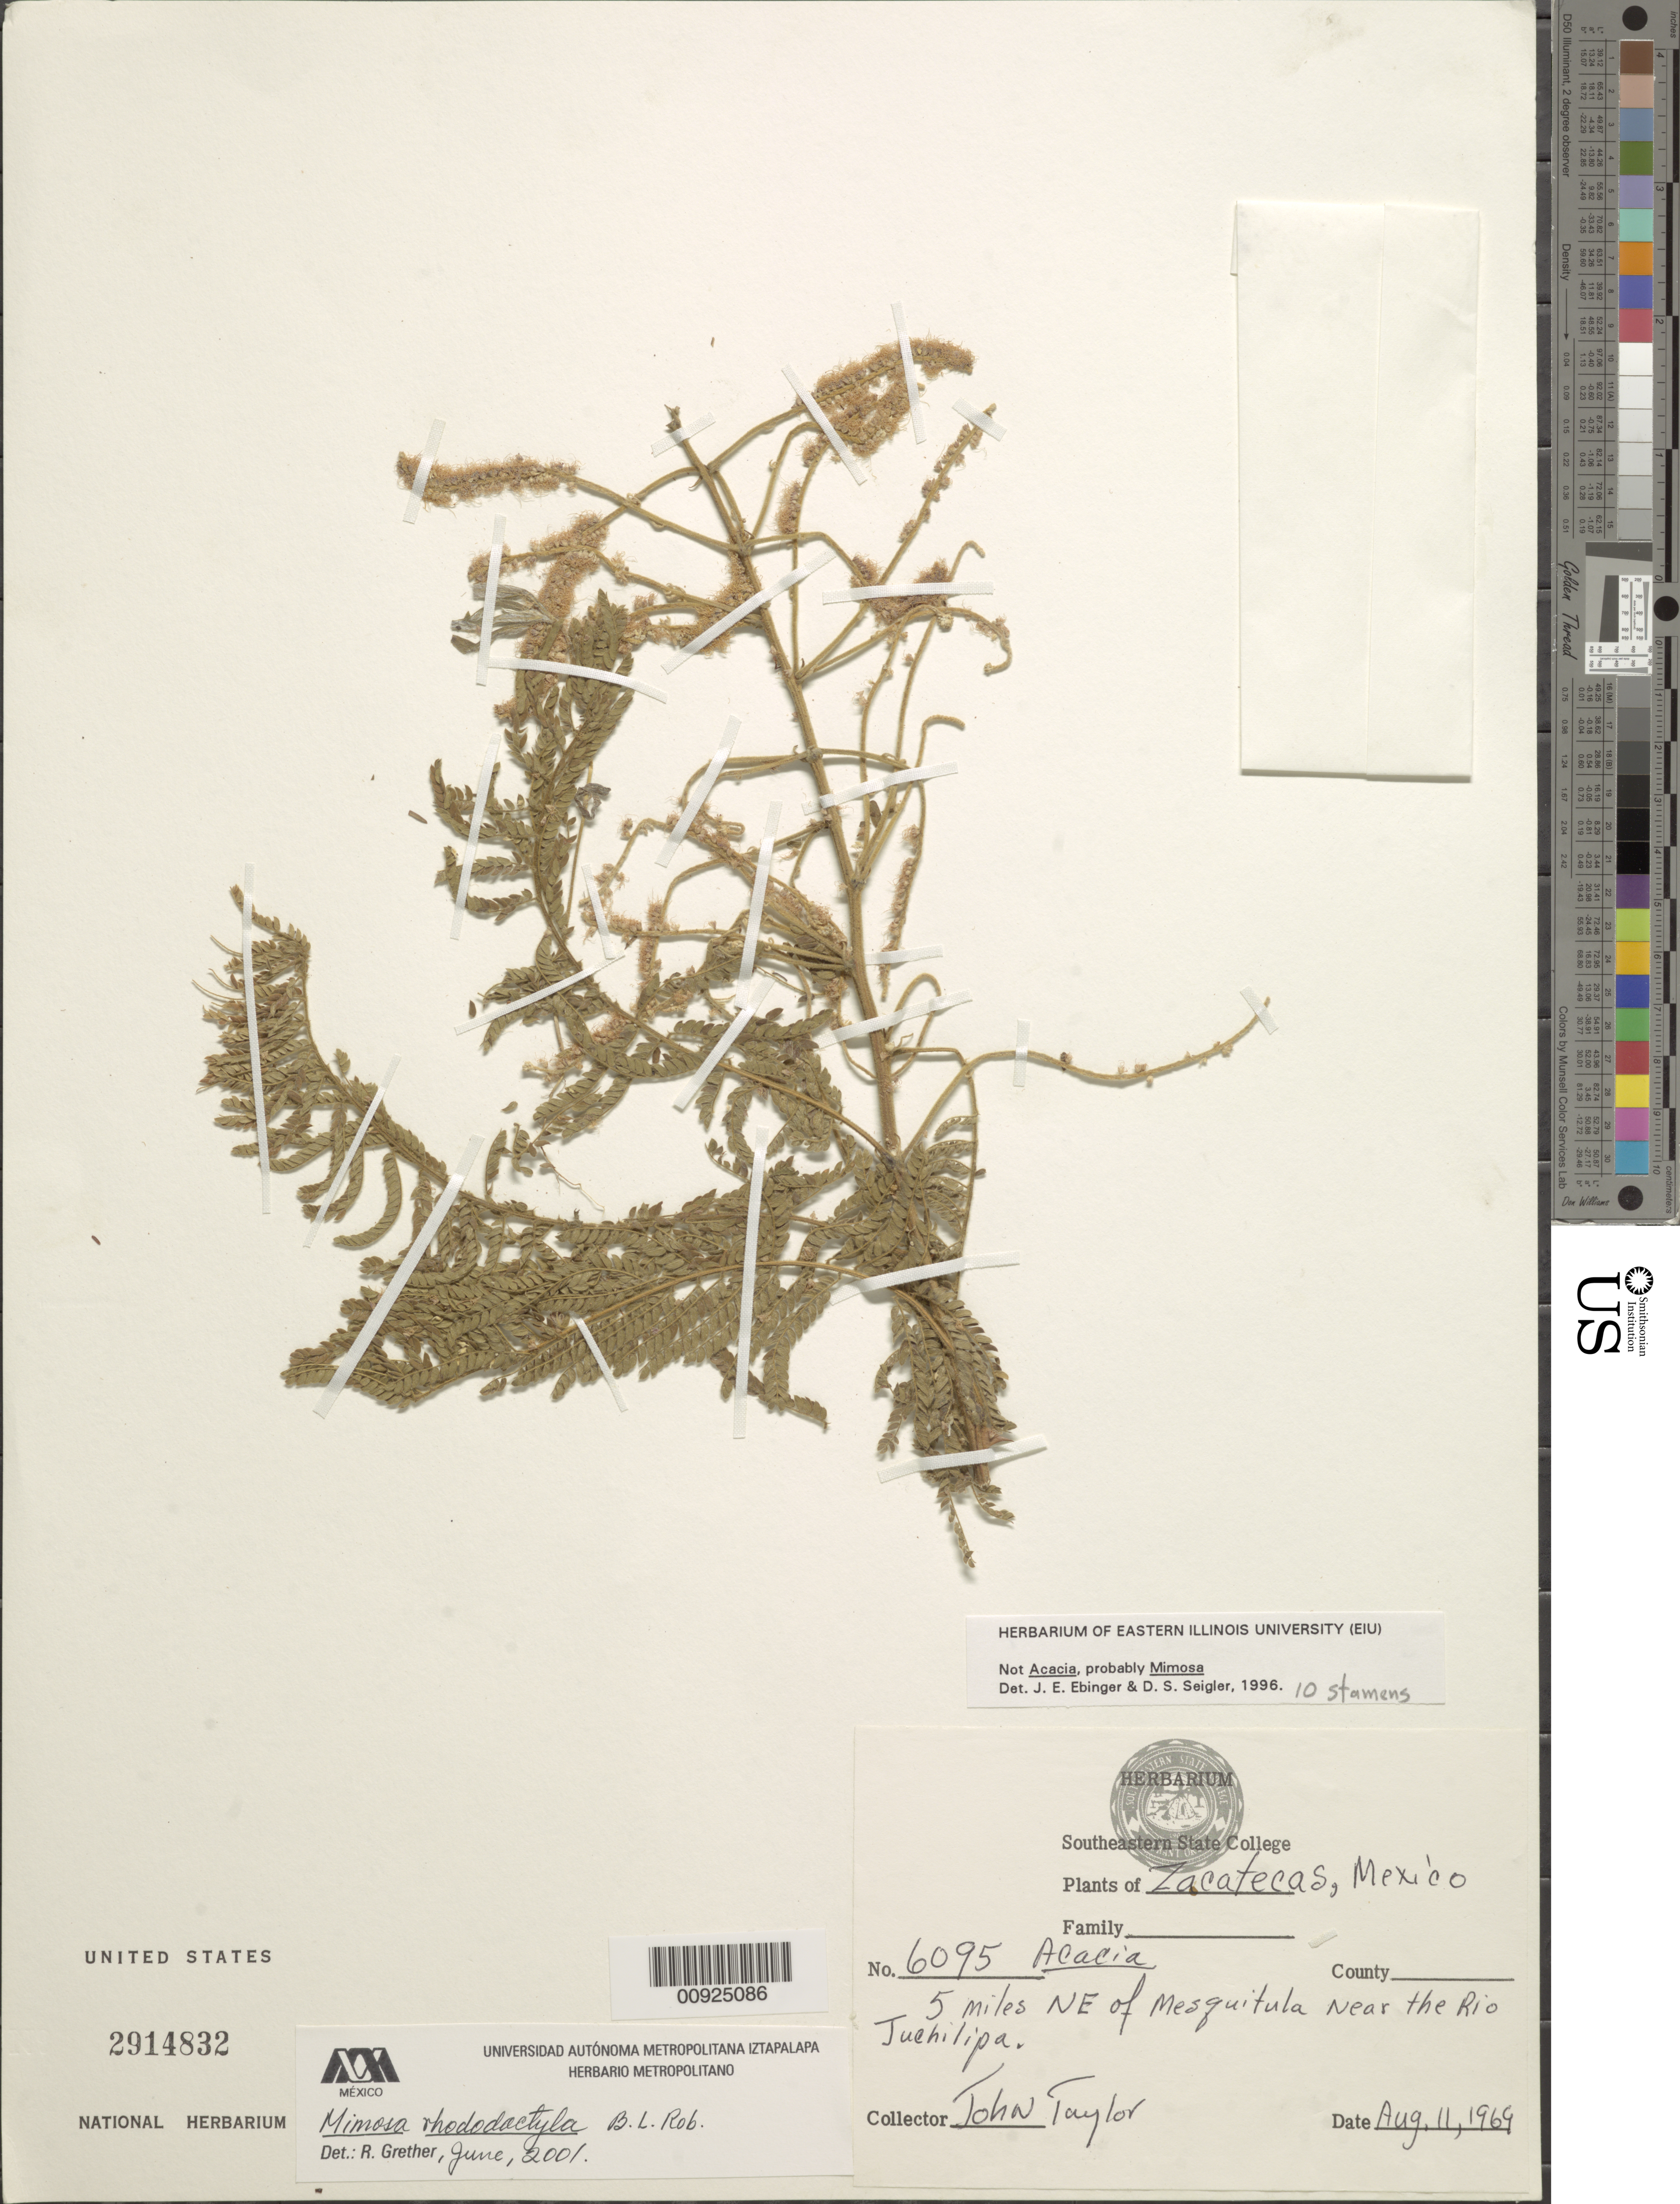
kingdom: Plantae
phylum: Tracheophyta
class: Magnoliopsida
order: Fabales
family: Fabaceae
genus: Mimosa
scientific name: Mimosa rhododactyla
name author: B.L. Rob.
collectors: J. Taylor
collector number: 6095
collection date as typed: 11 Aug 1969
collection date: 1969-08-11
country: Mexico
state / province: Zacatecas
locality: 5 miles NE of Mesquitula near the Río Juchilipa.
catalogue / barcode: US 2914832